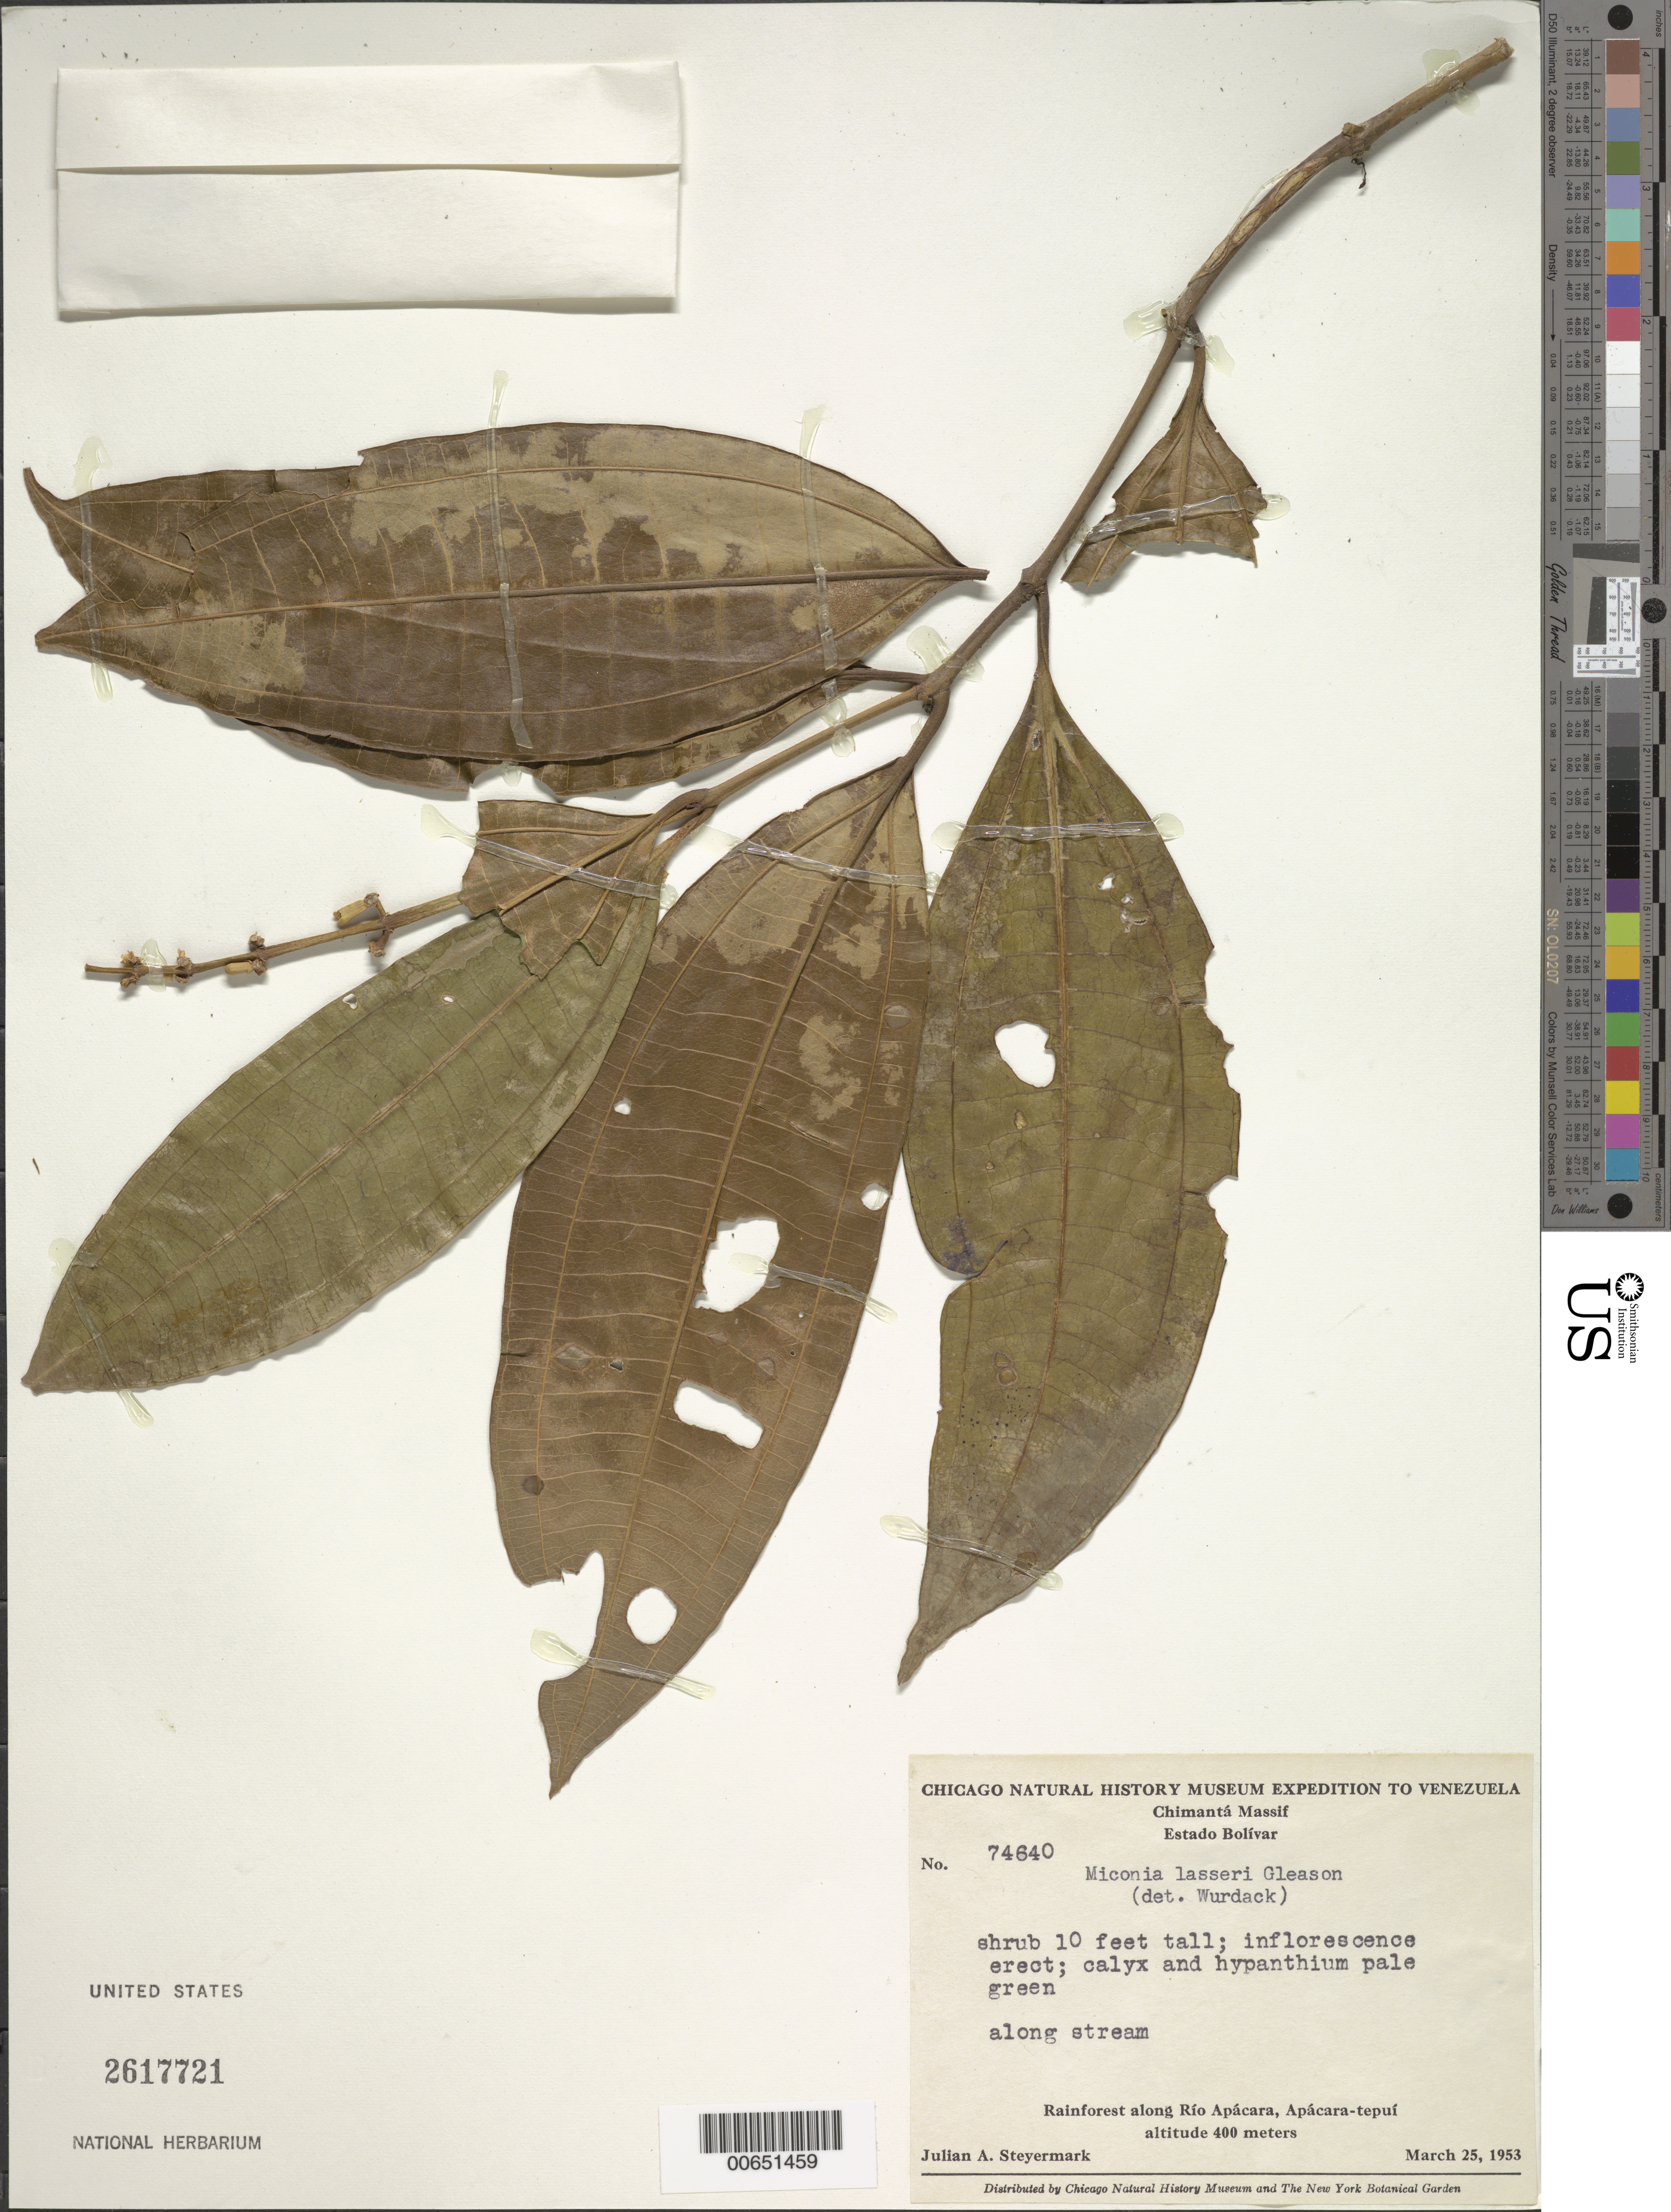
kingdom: Plantae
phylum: Tracheophyta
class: Magnoliopsida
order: Myrtales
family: Melastomataceae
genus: Miconia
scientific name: Miconia lasseri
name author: Gleason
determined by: Wurdack, John J., (US), US (UNITED STATES)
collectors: J. Steyermark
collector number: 74640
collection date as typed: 25-Mar-53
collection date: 1953-03-25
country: Venezuela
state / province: Bolívar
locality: Río Apácara, Apácara-tepuí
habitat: Rainforest, along stream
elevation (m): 400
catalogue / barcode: US 2617721